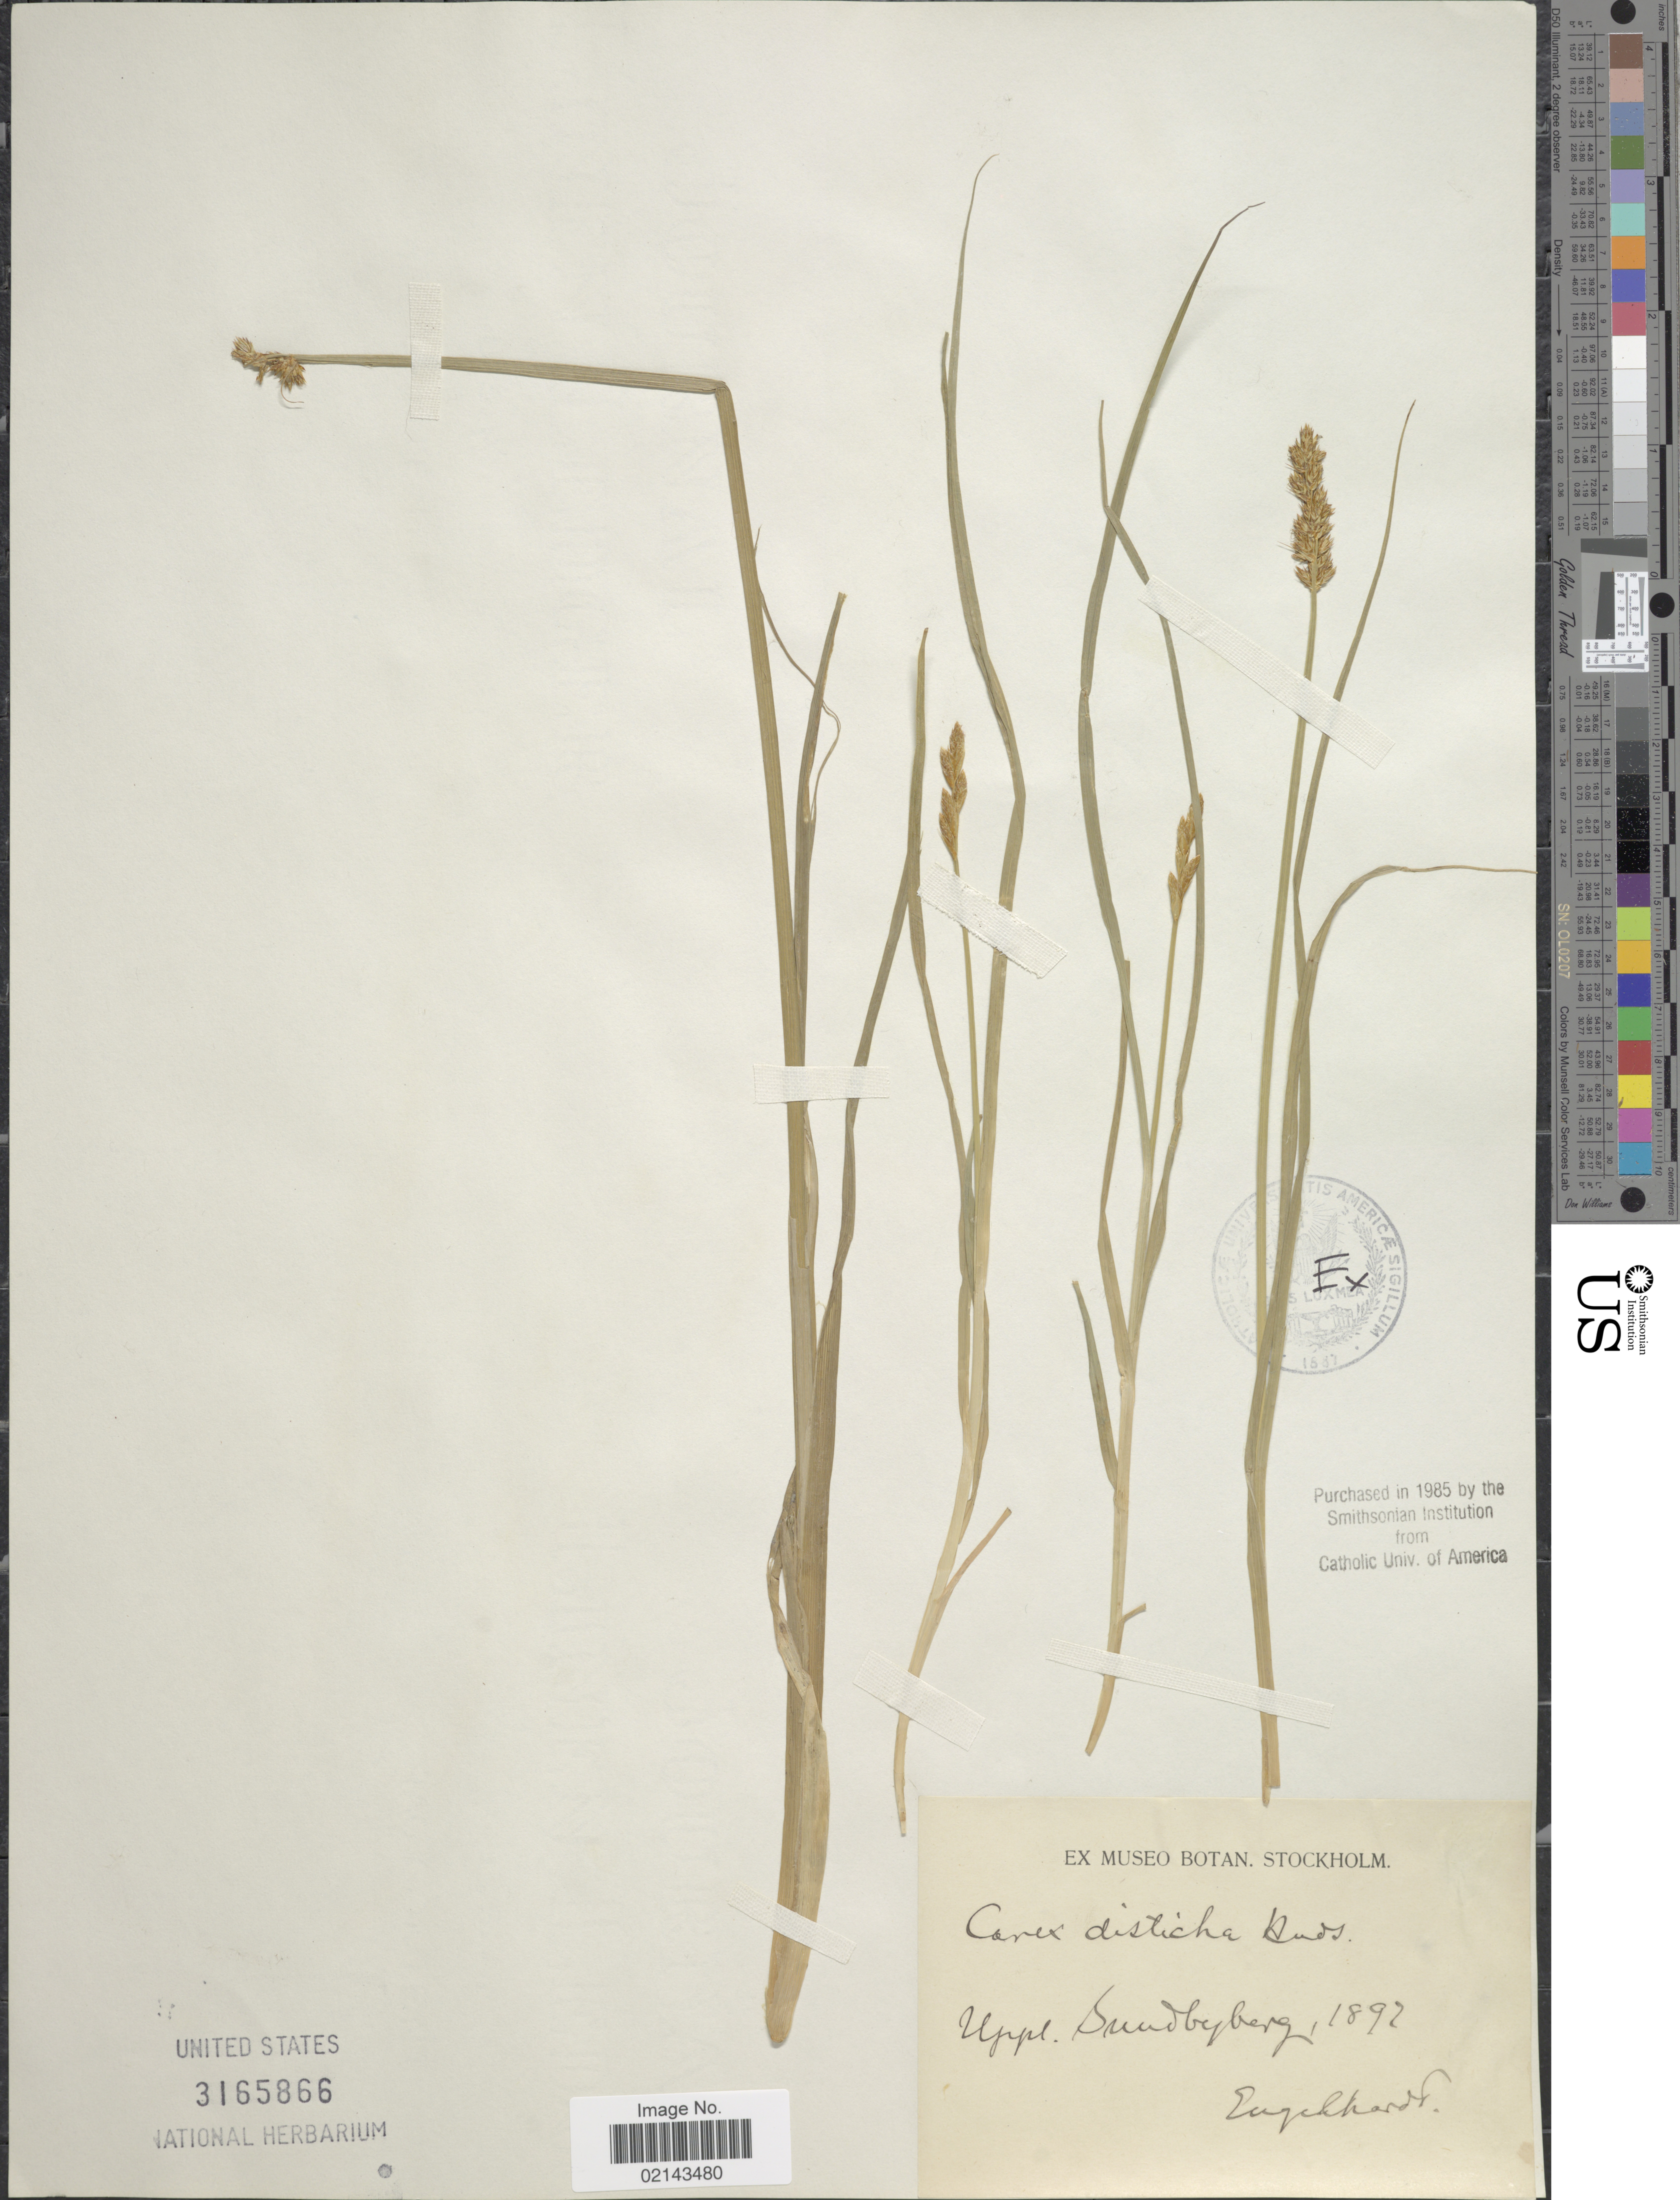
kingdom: Plantae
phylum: Tracheophyta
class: Liliopsida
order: Poales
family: Cyperaceae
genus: Carex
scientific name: Carex disticha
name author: Huds.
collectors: -. Engelhardt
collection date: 1897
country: Sweden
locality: Uppl. Sandbgberg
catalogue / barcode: US 3165866